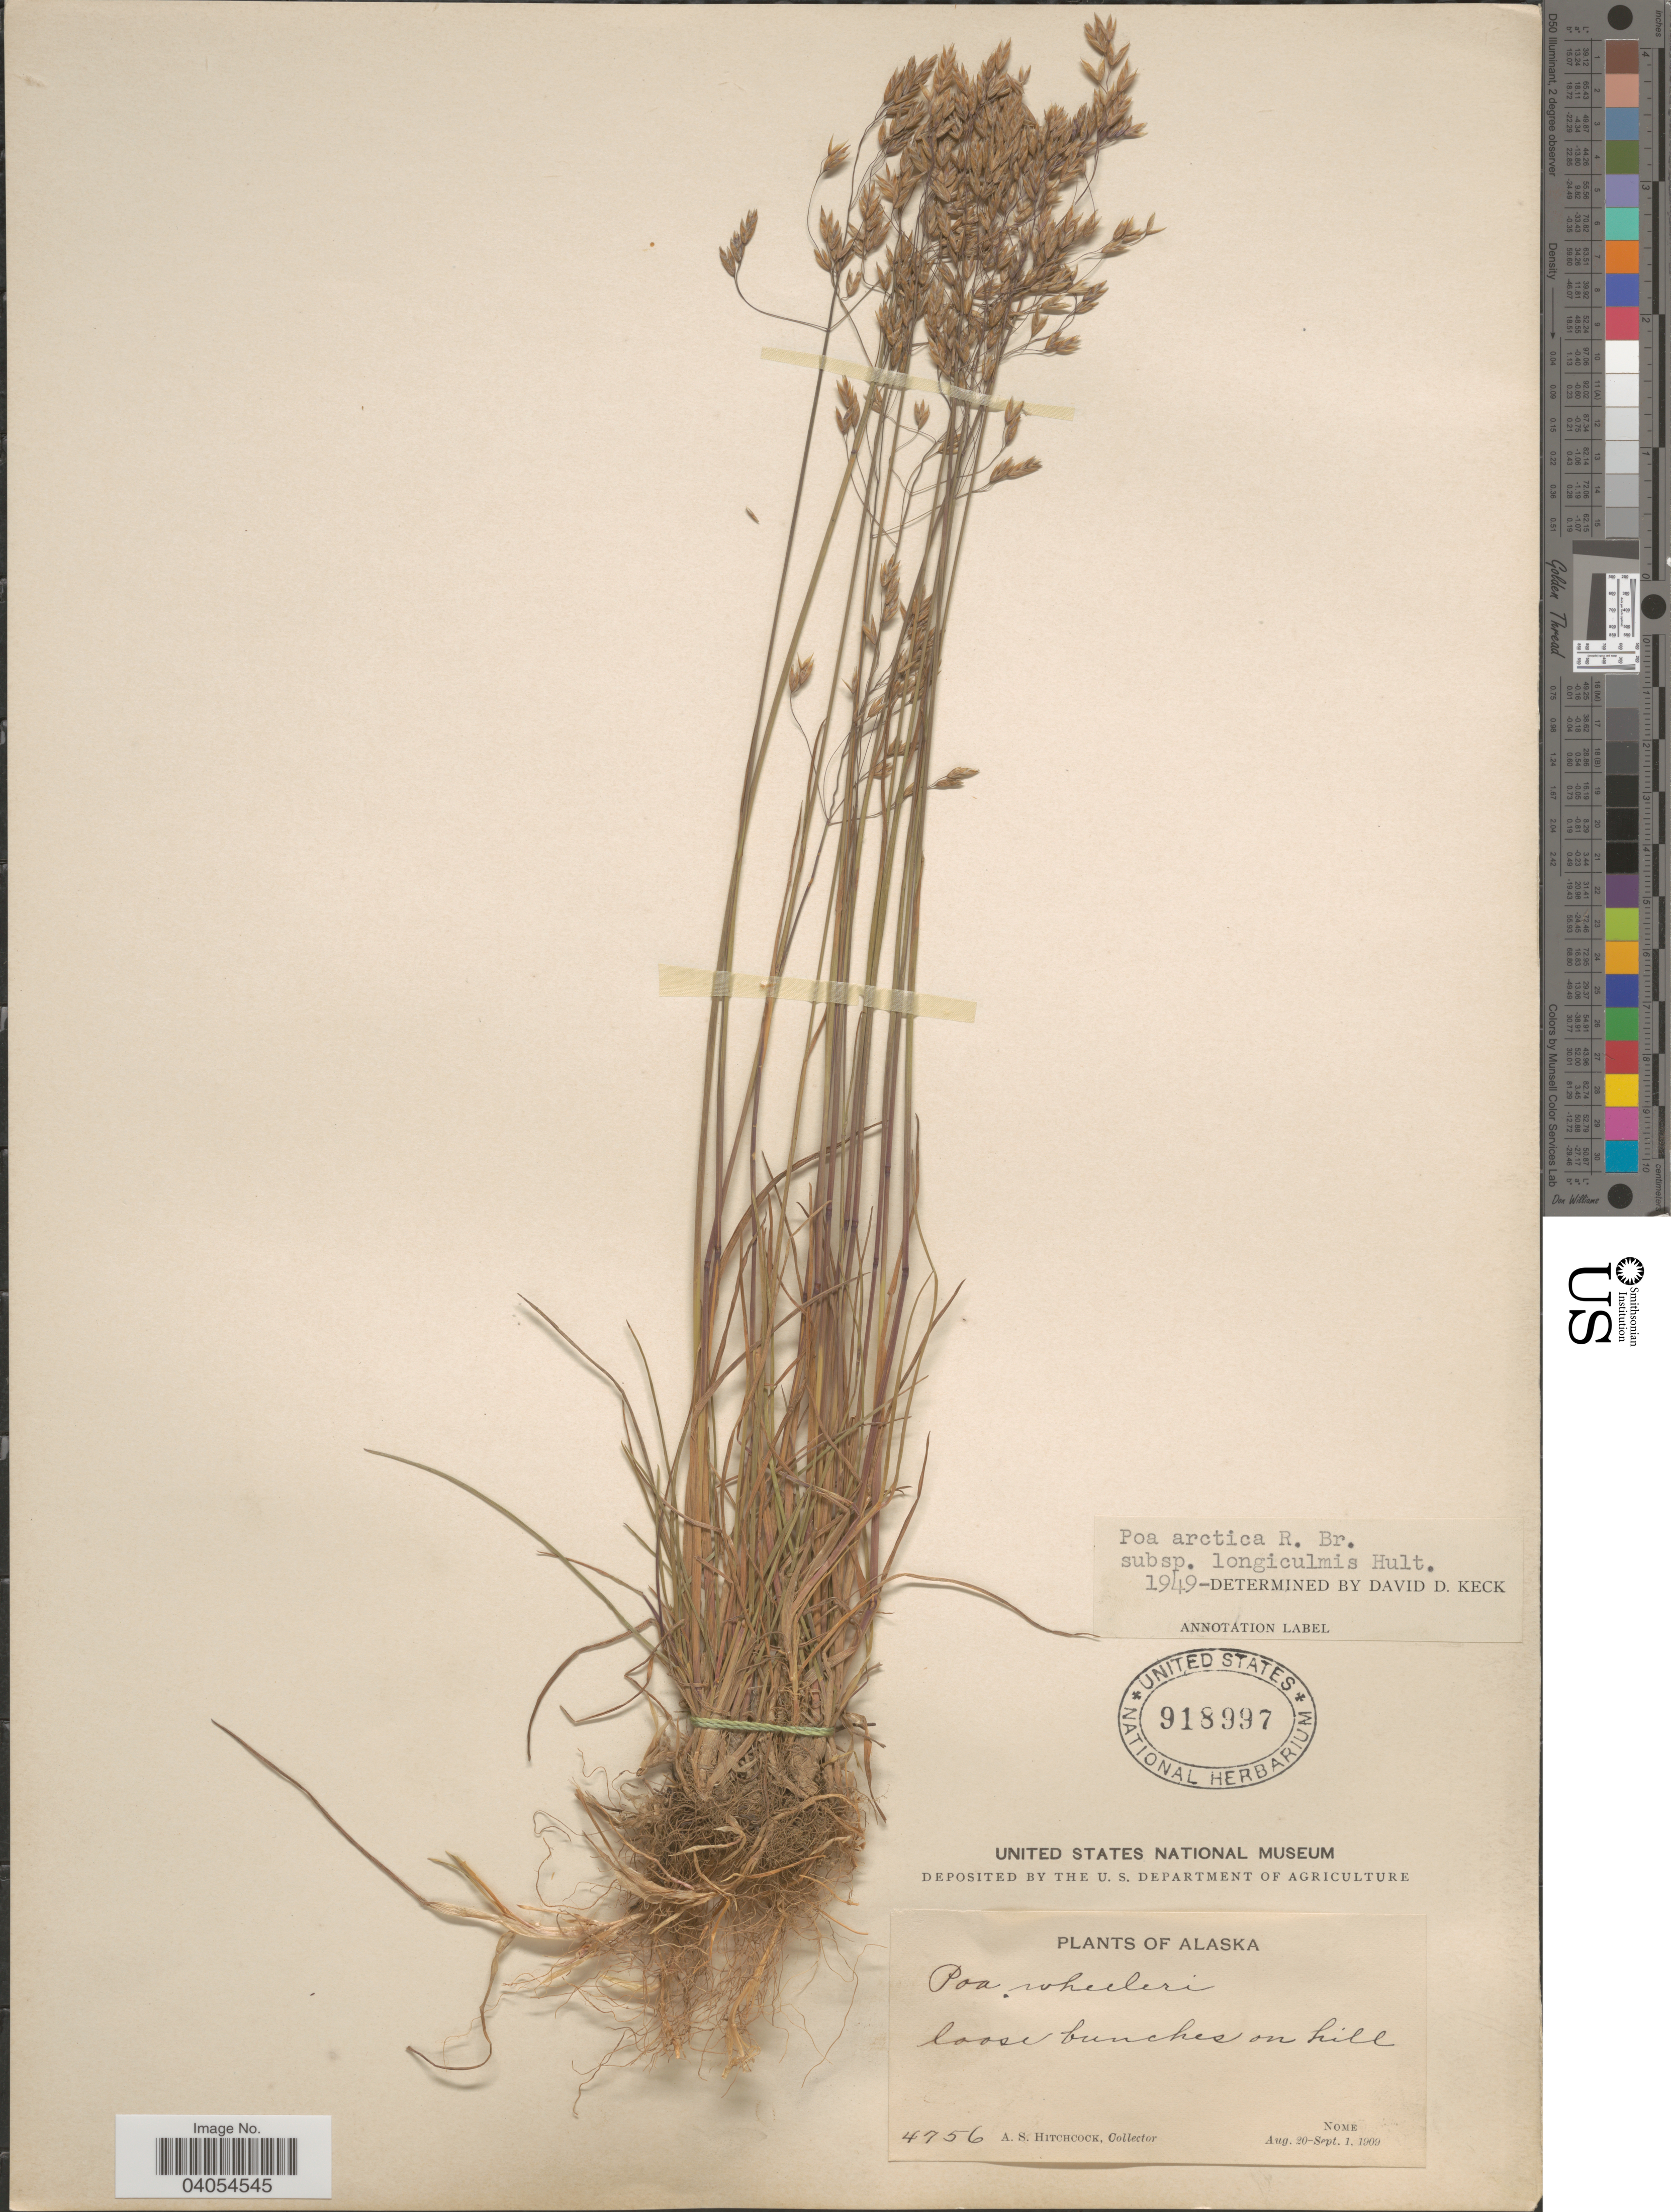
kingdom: Plantae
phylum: Tracheophyta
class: Liliopsida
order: Poales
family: Poaceae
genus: Poa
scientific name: Poa arctica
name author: R. Br.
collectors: A. S. Hitchcock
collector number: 4756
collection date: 1909-08-20/1909-09-01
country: United States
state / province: Alaska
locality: On hill, Nome.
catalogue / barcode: US 918997